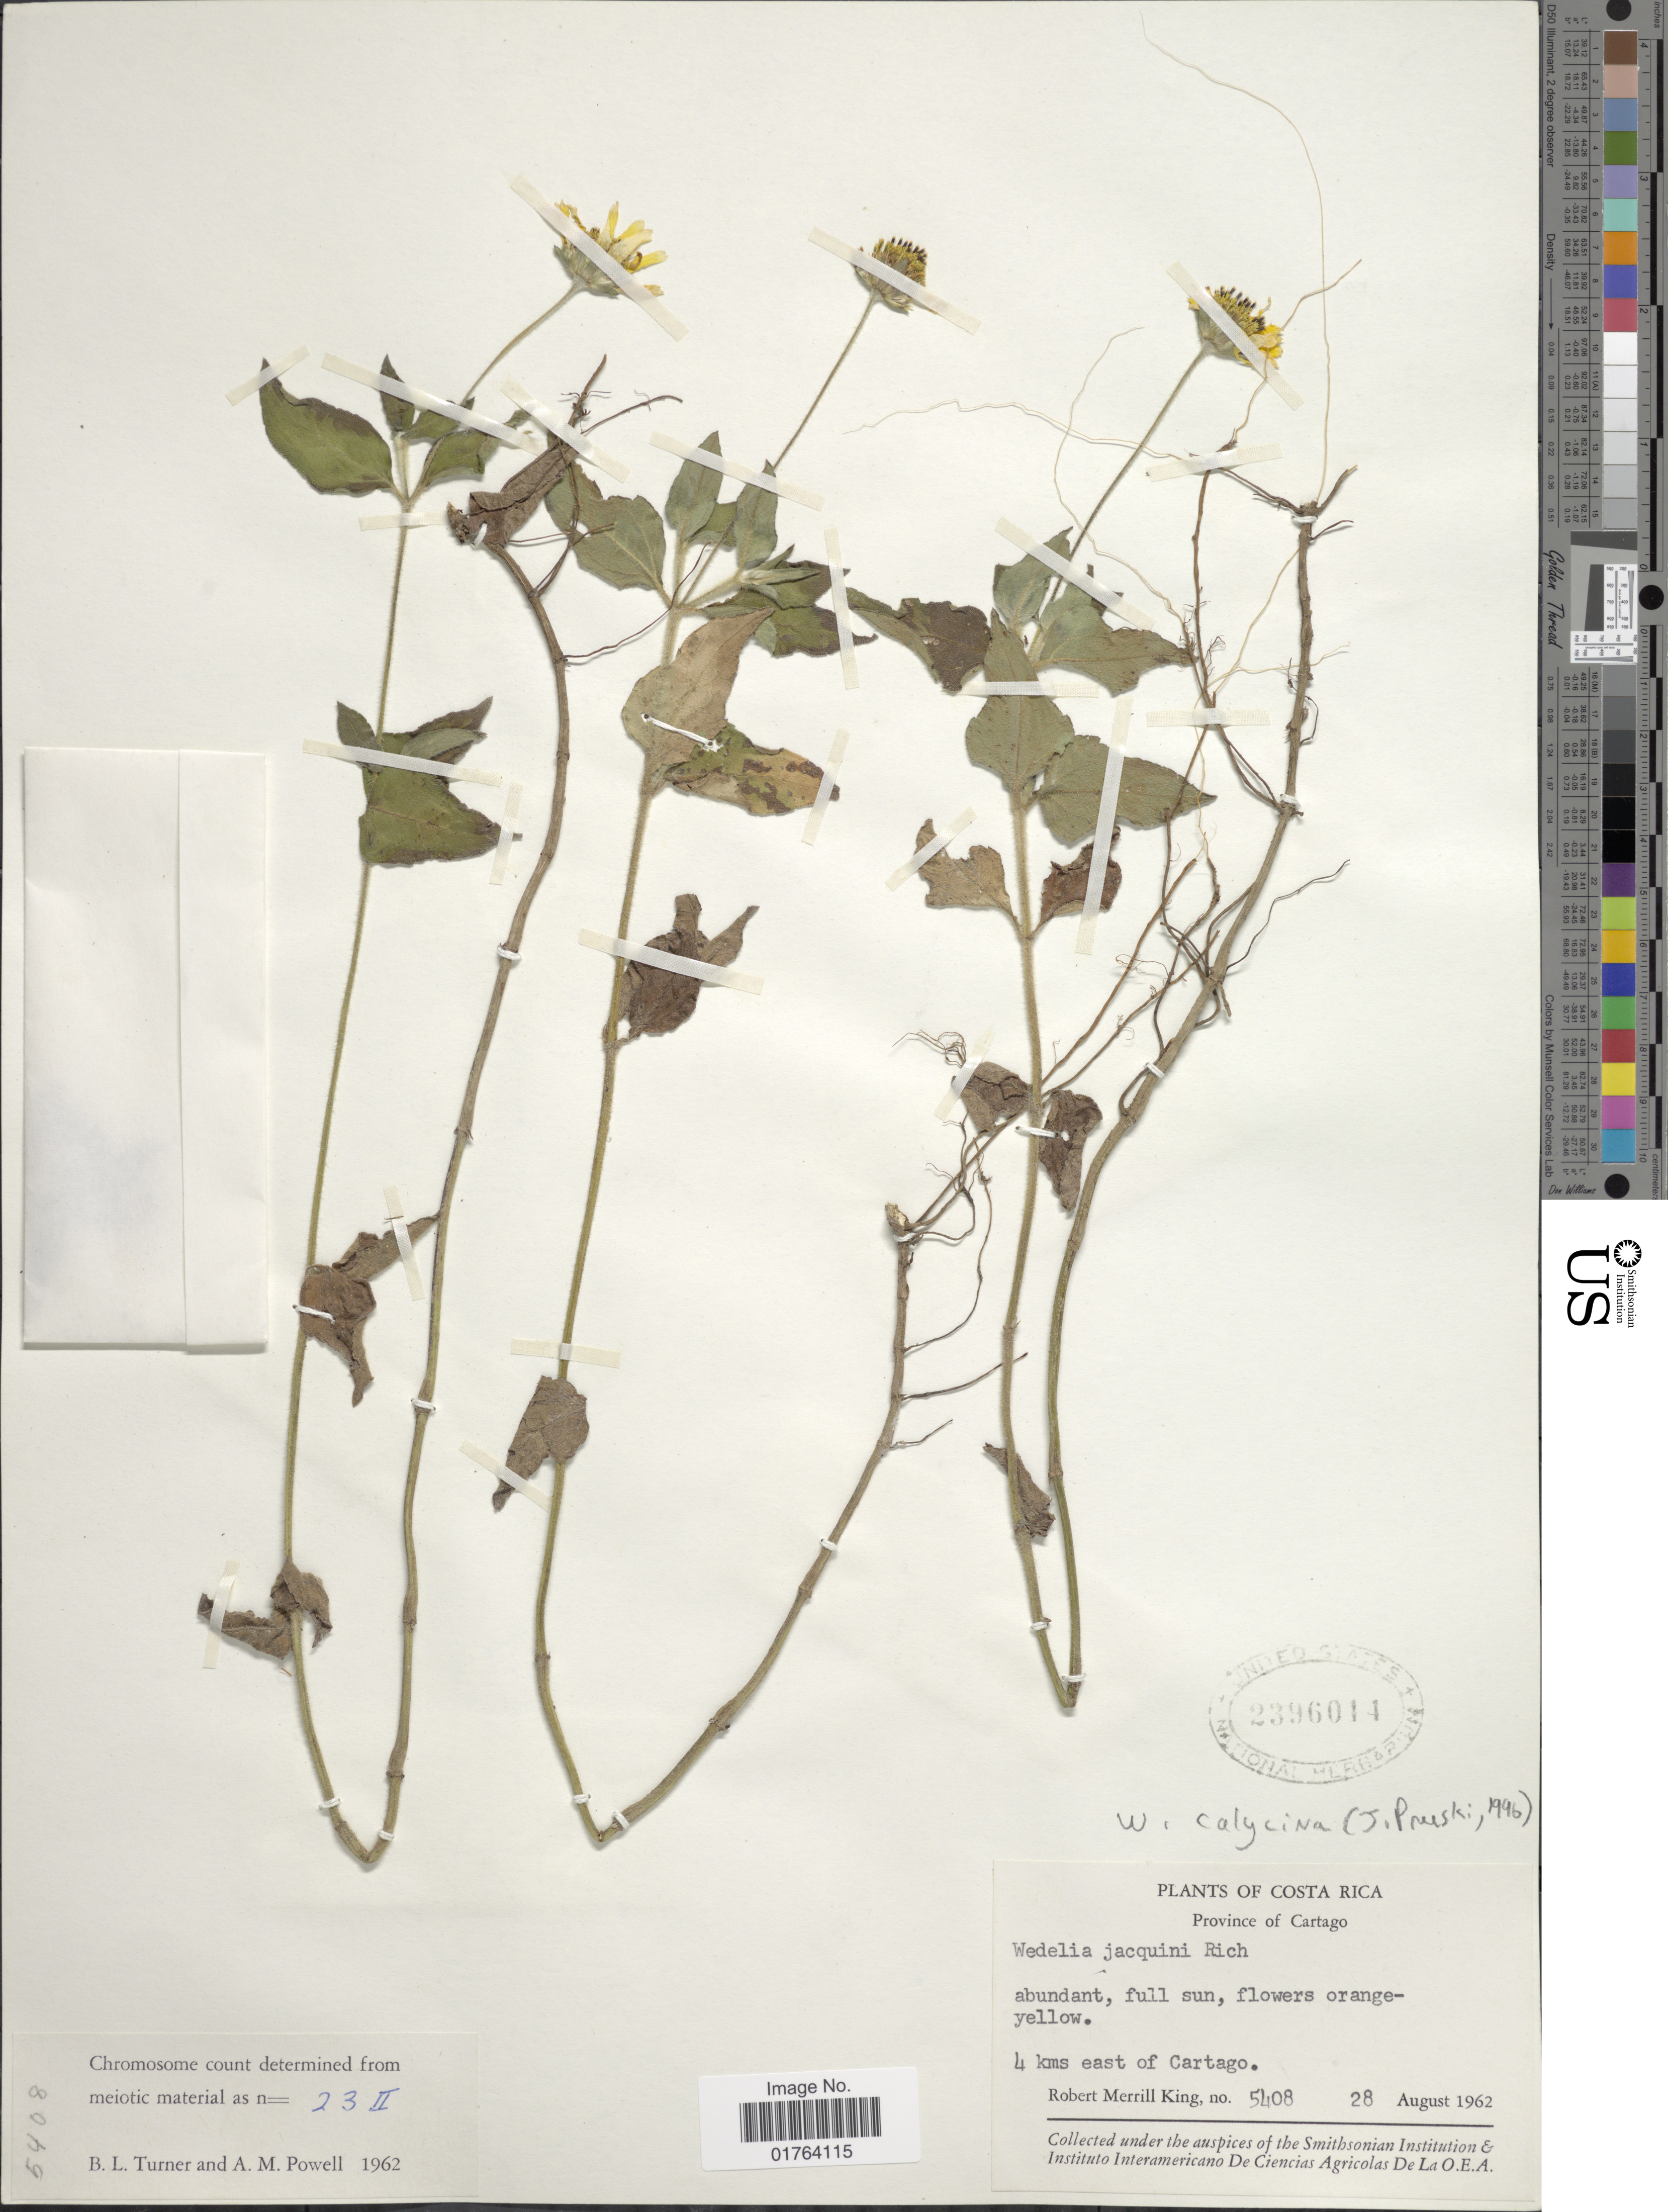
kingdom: Plantae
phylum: Tracheophyta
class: Magnoliopsida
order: Asterales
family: Asteraceae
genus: Wedelia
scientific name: Wedelia calycina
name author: Rich.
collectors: R. M. King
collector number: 5408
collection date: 1962-08-28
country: Costa Rica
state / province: Cartago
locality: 4 kms east of Cartago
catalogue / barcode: US 2396014